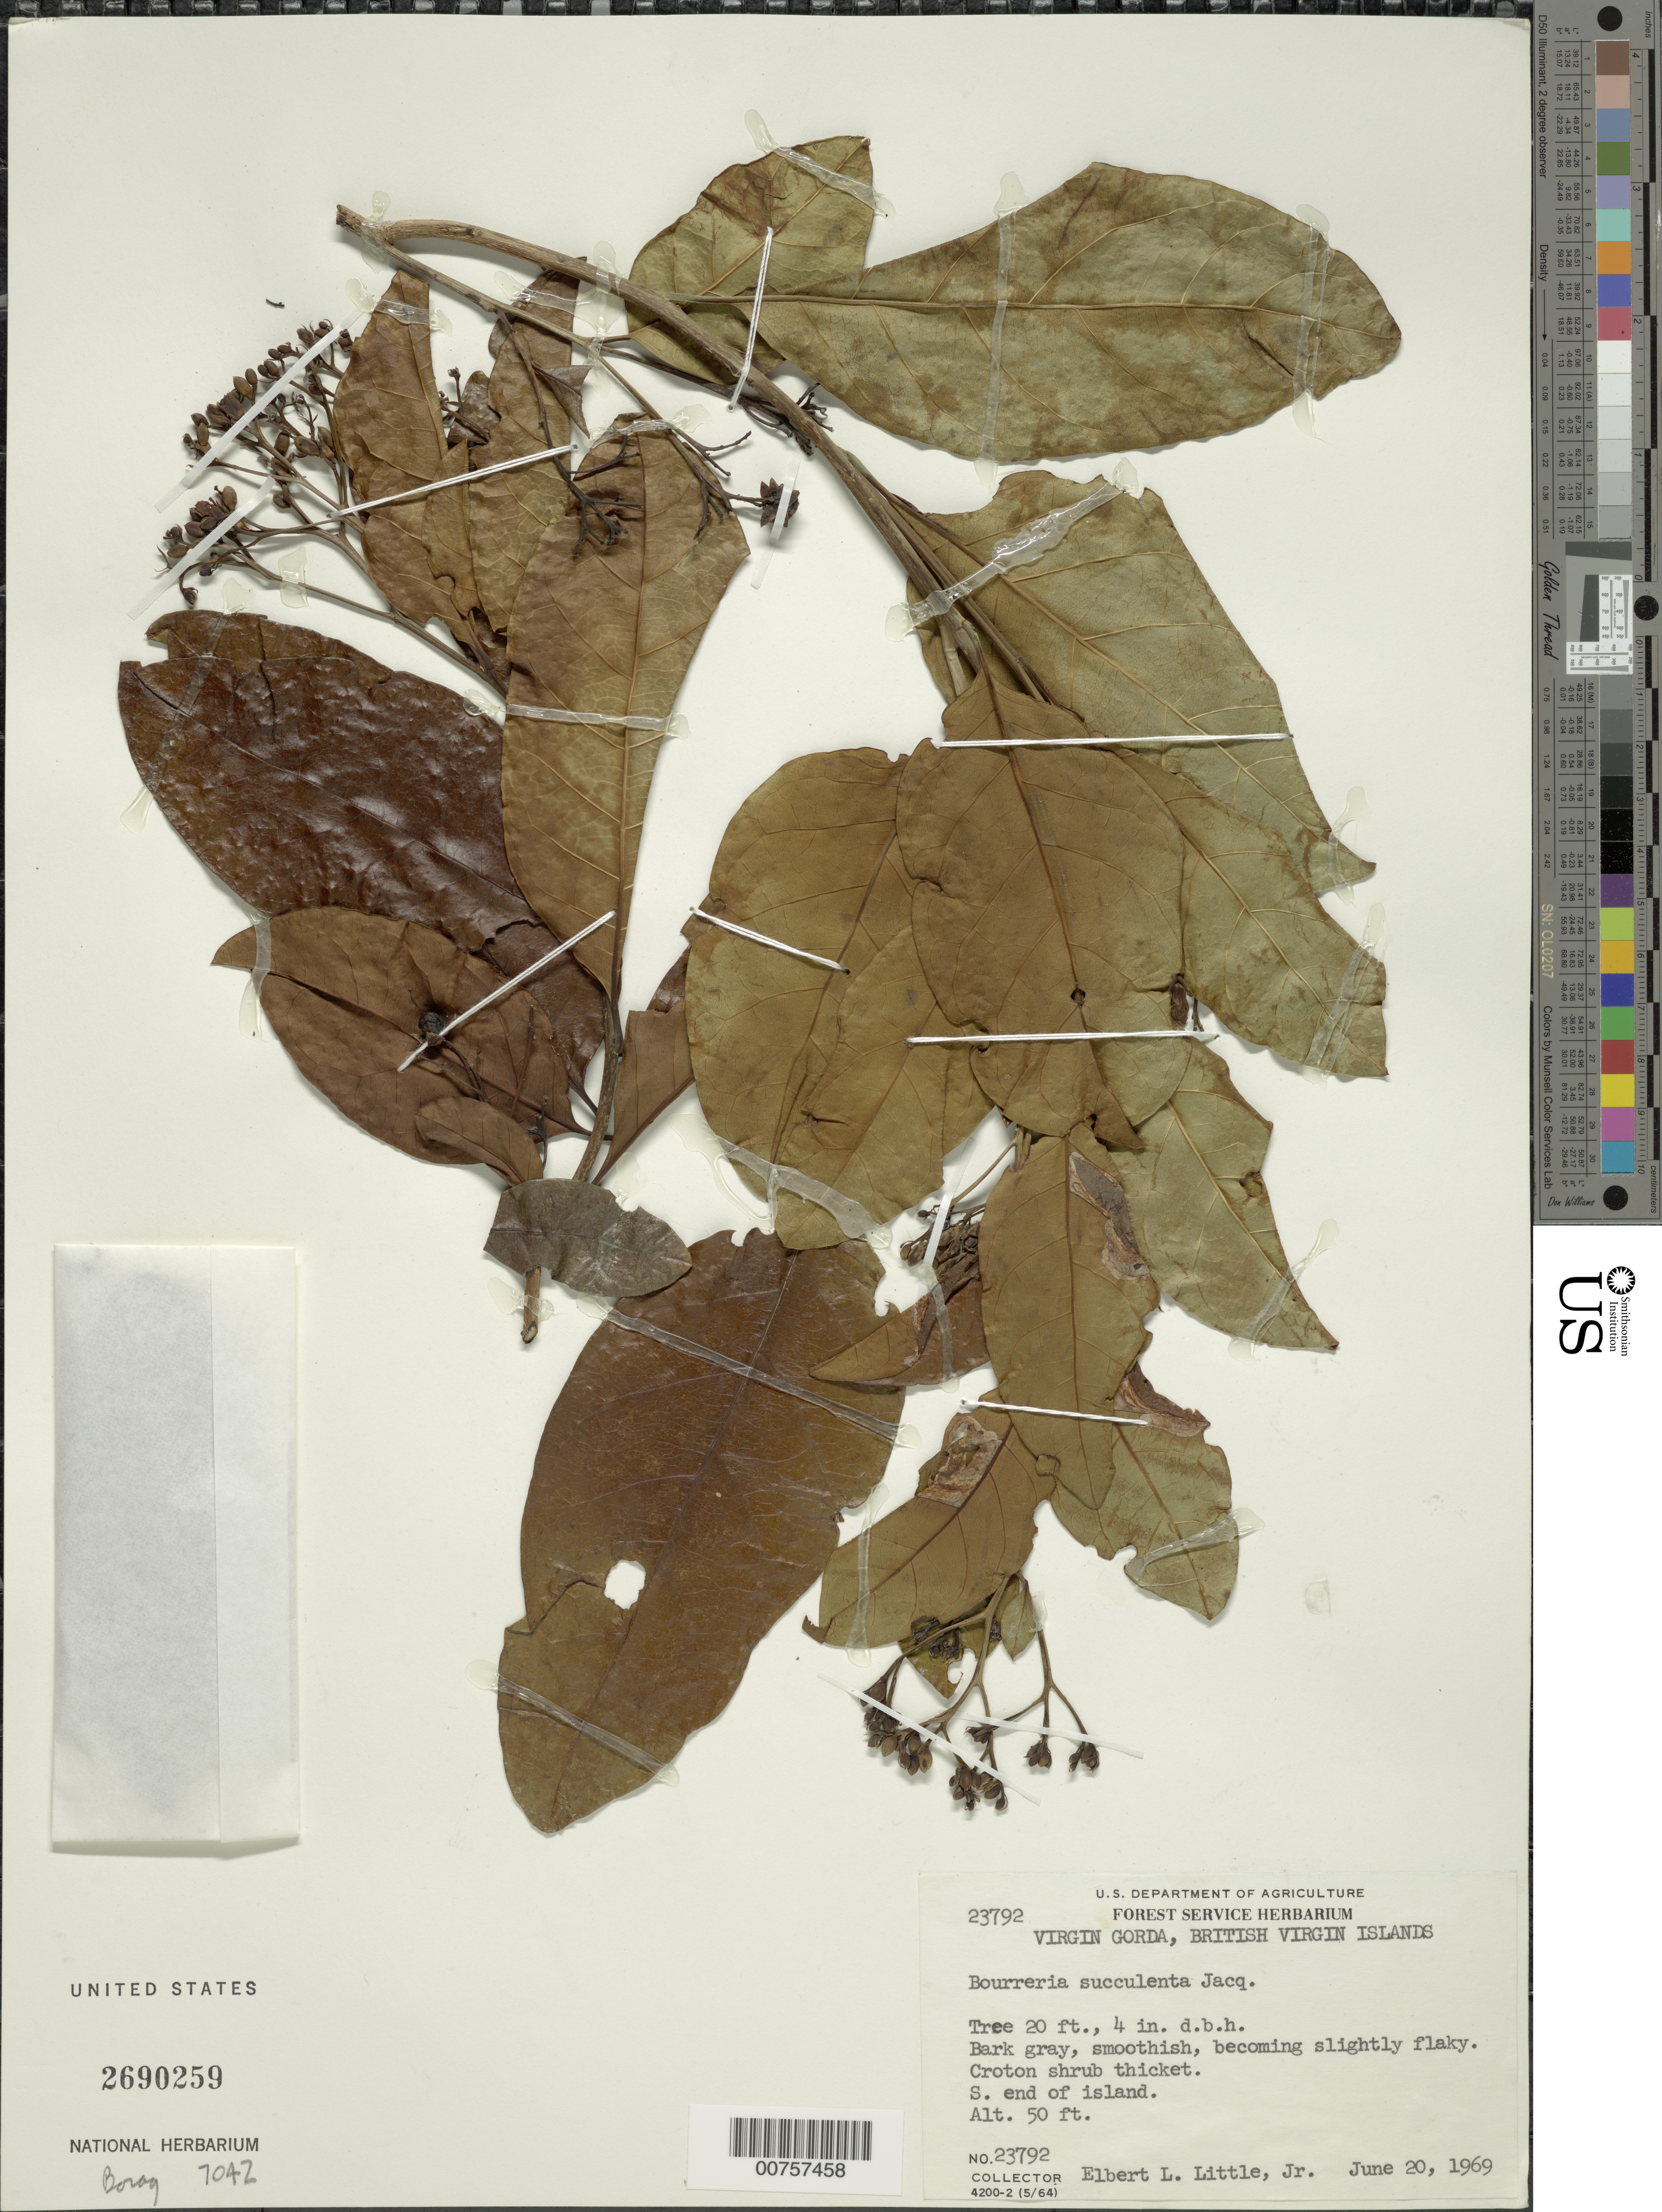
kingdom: Plantae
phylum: Tracheophyta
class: Magnoliopsida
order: Boraginales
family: Ehretiaceae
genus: Bourreria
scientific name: Bourreria succulenta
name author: Jacq.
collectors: E. L. Little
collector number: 23792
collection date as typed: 20 Jun 1969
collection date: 1969-06-20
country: British Virgin Islands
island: Virgin Gorda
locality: S end of island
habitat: Croton shrub thicket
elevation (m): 15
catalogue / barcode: US 2690259